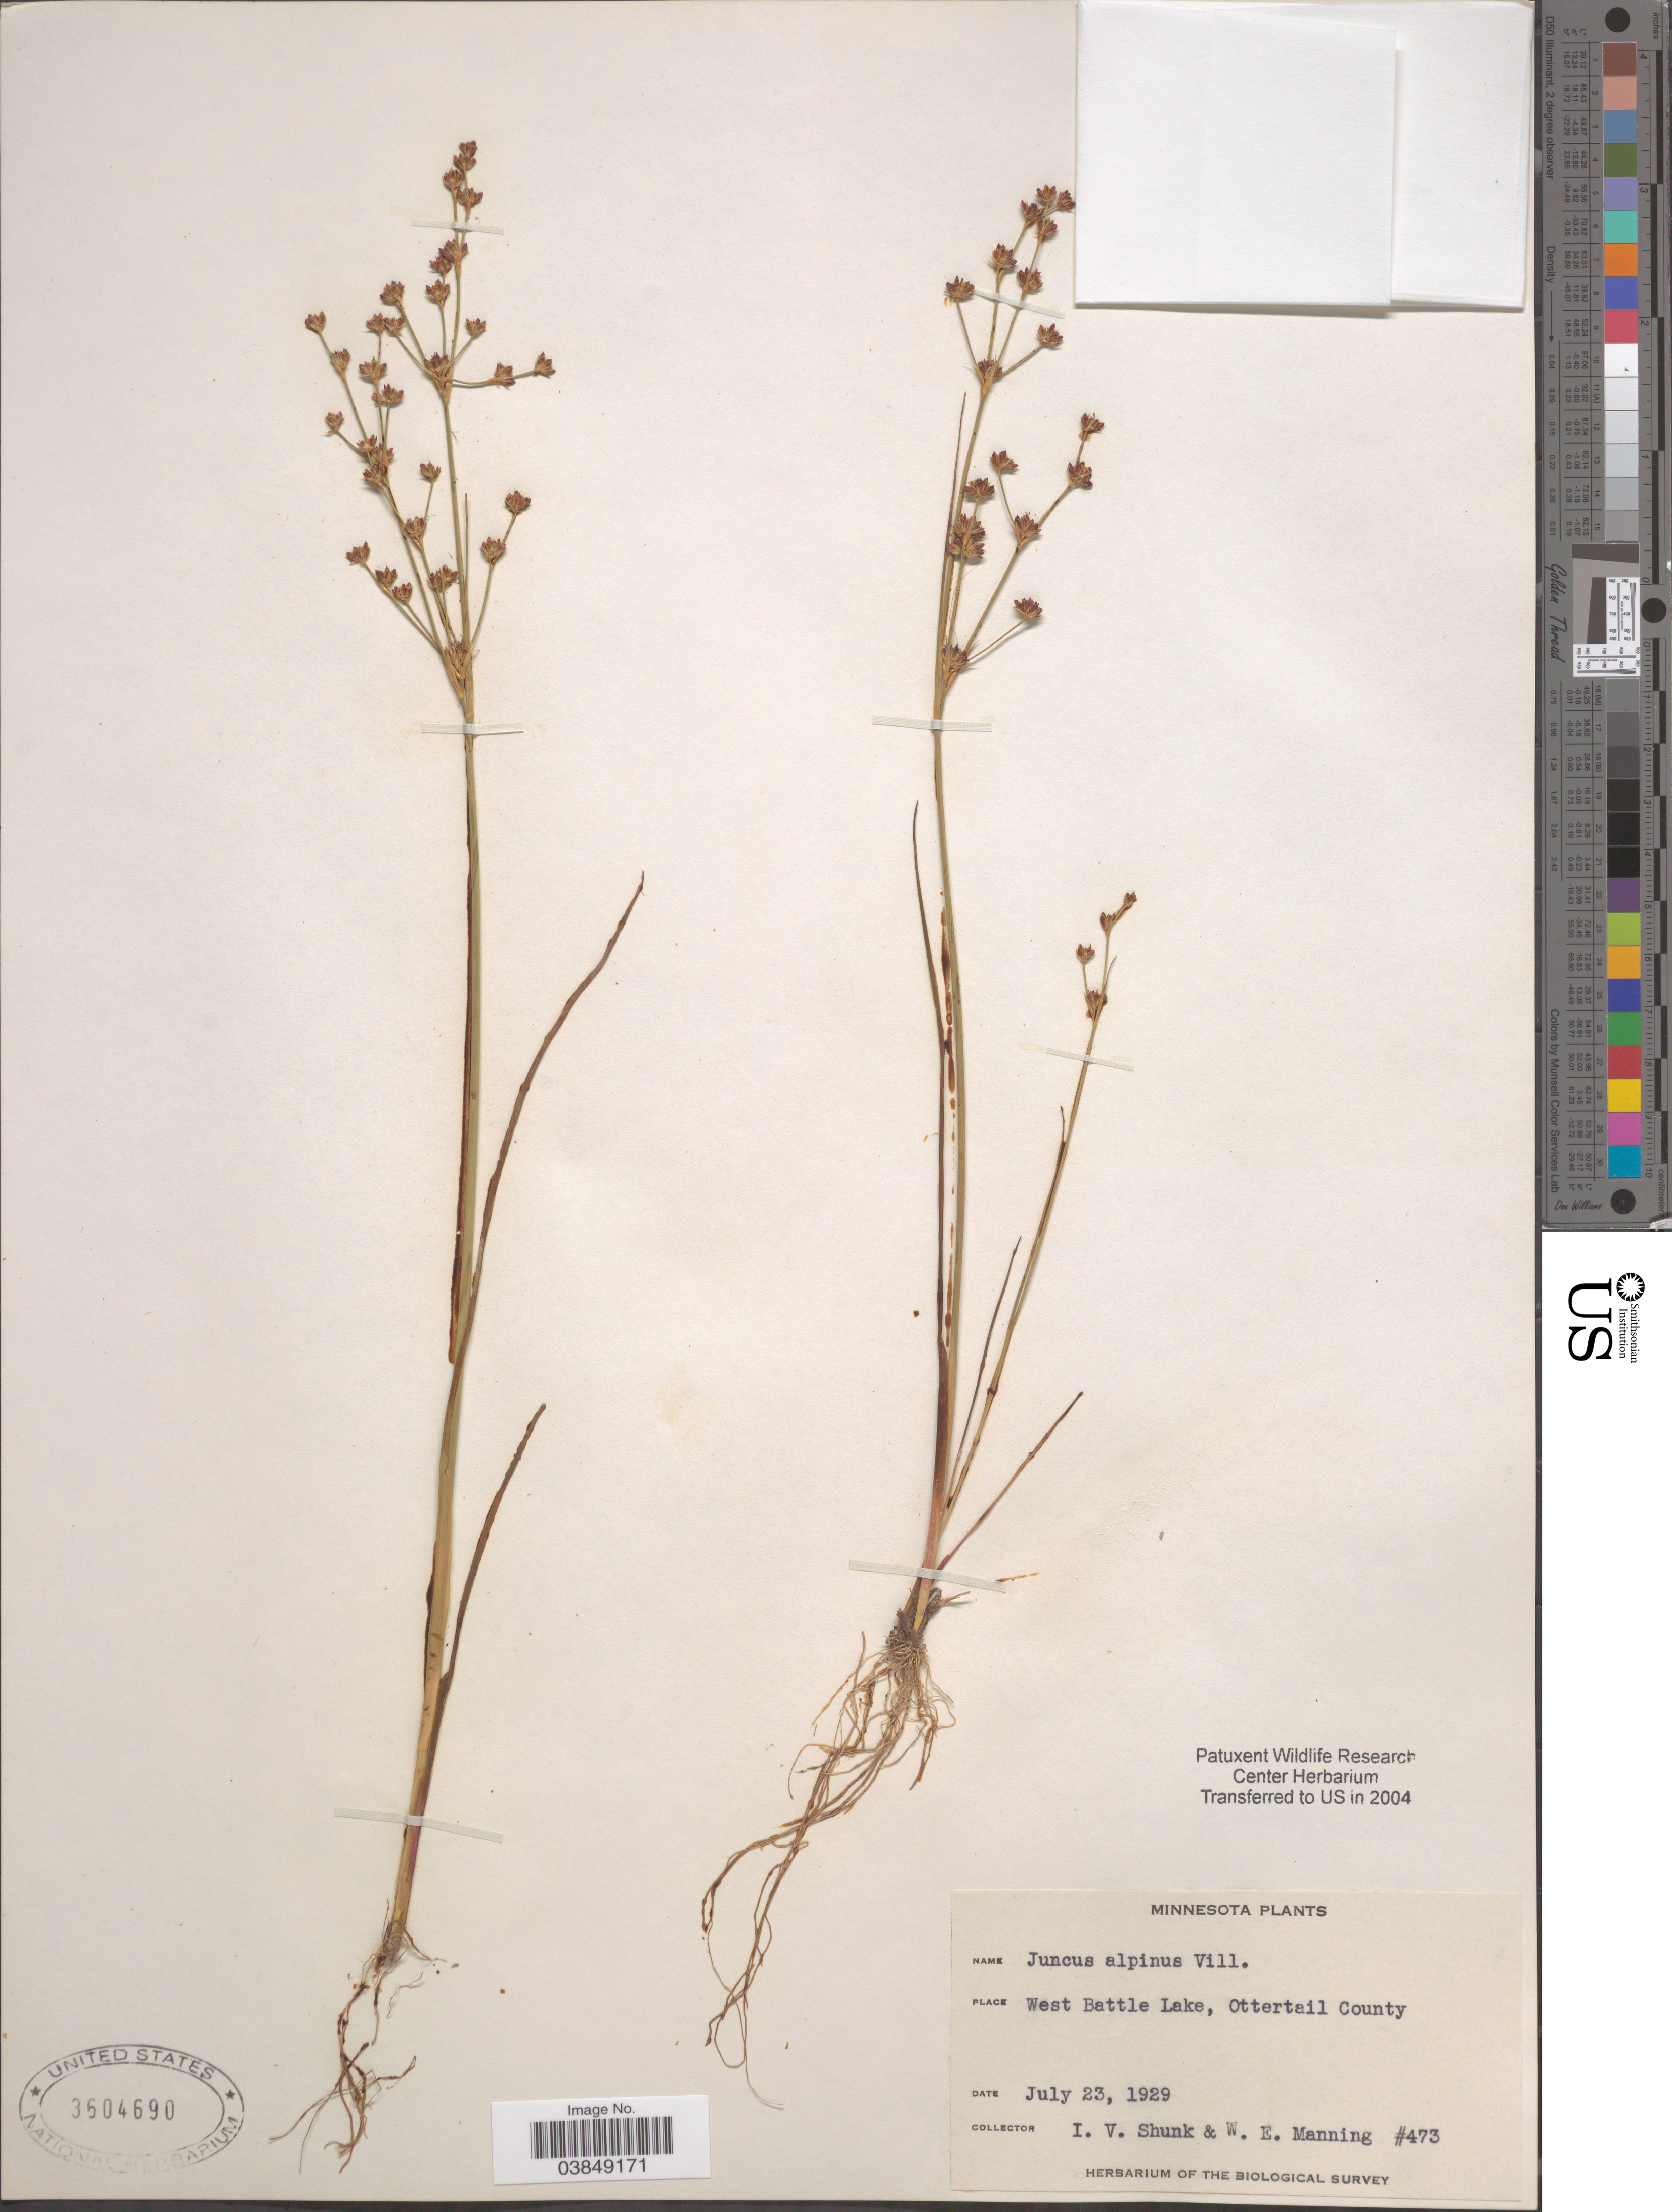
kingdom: Plantae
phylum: Tracheophyta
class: Liliopsida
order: Poales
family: Juncaceae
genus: Juncus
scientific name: Juncus alpinus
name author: Vill.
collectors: I. Shunk & W. Manning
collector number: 473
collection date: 1929-07-23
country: United States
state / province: Minnesota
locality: West Battle Lake, Ottertail County.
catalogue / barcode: US 3604690